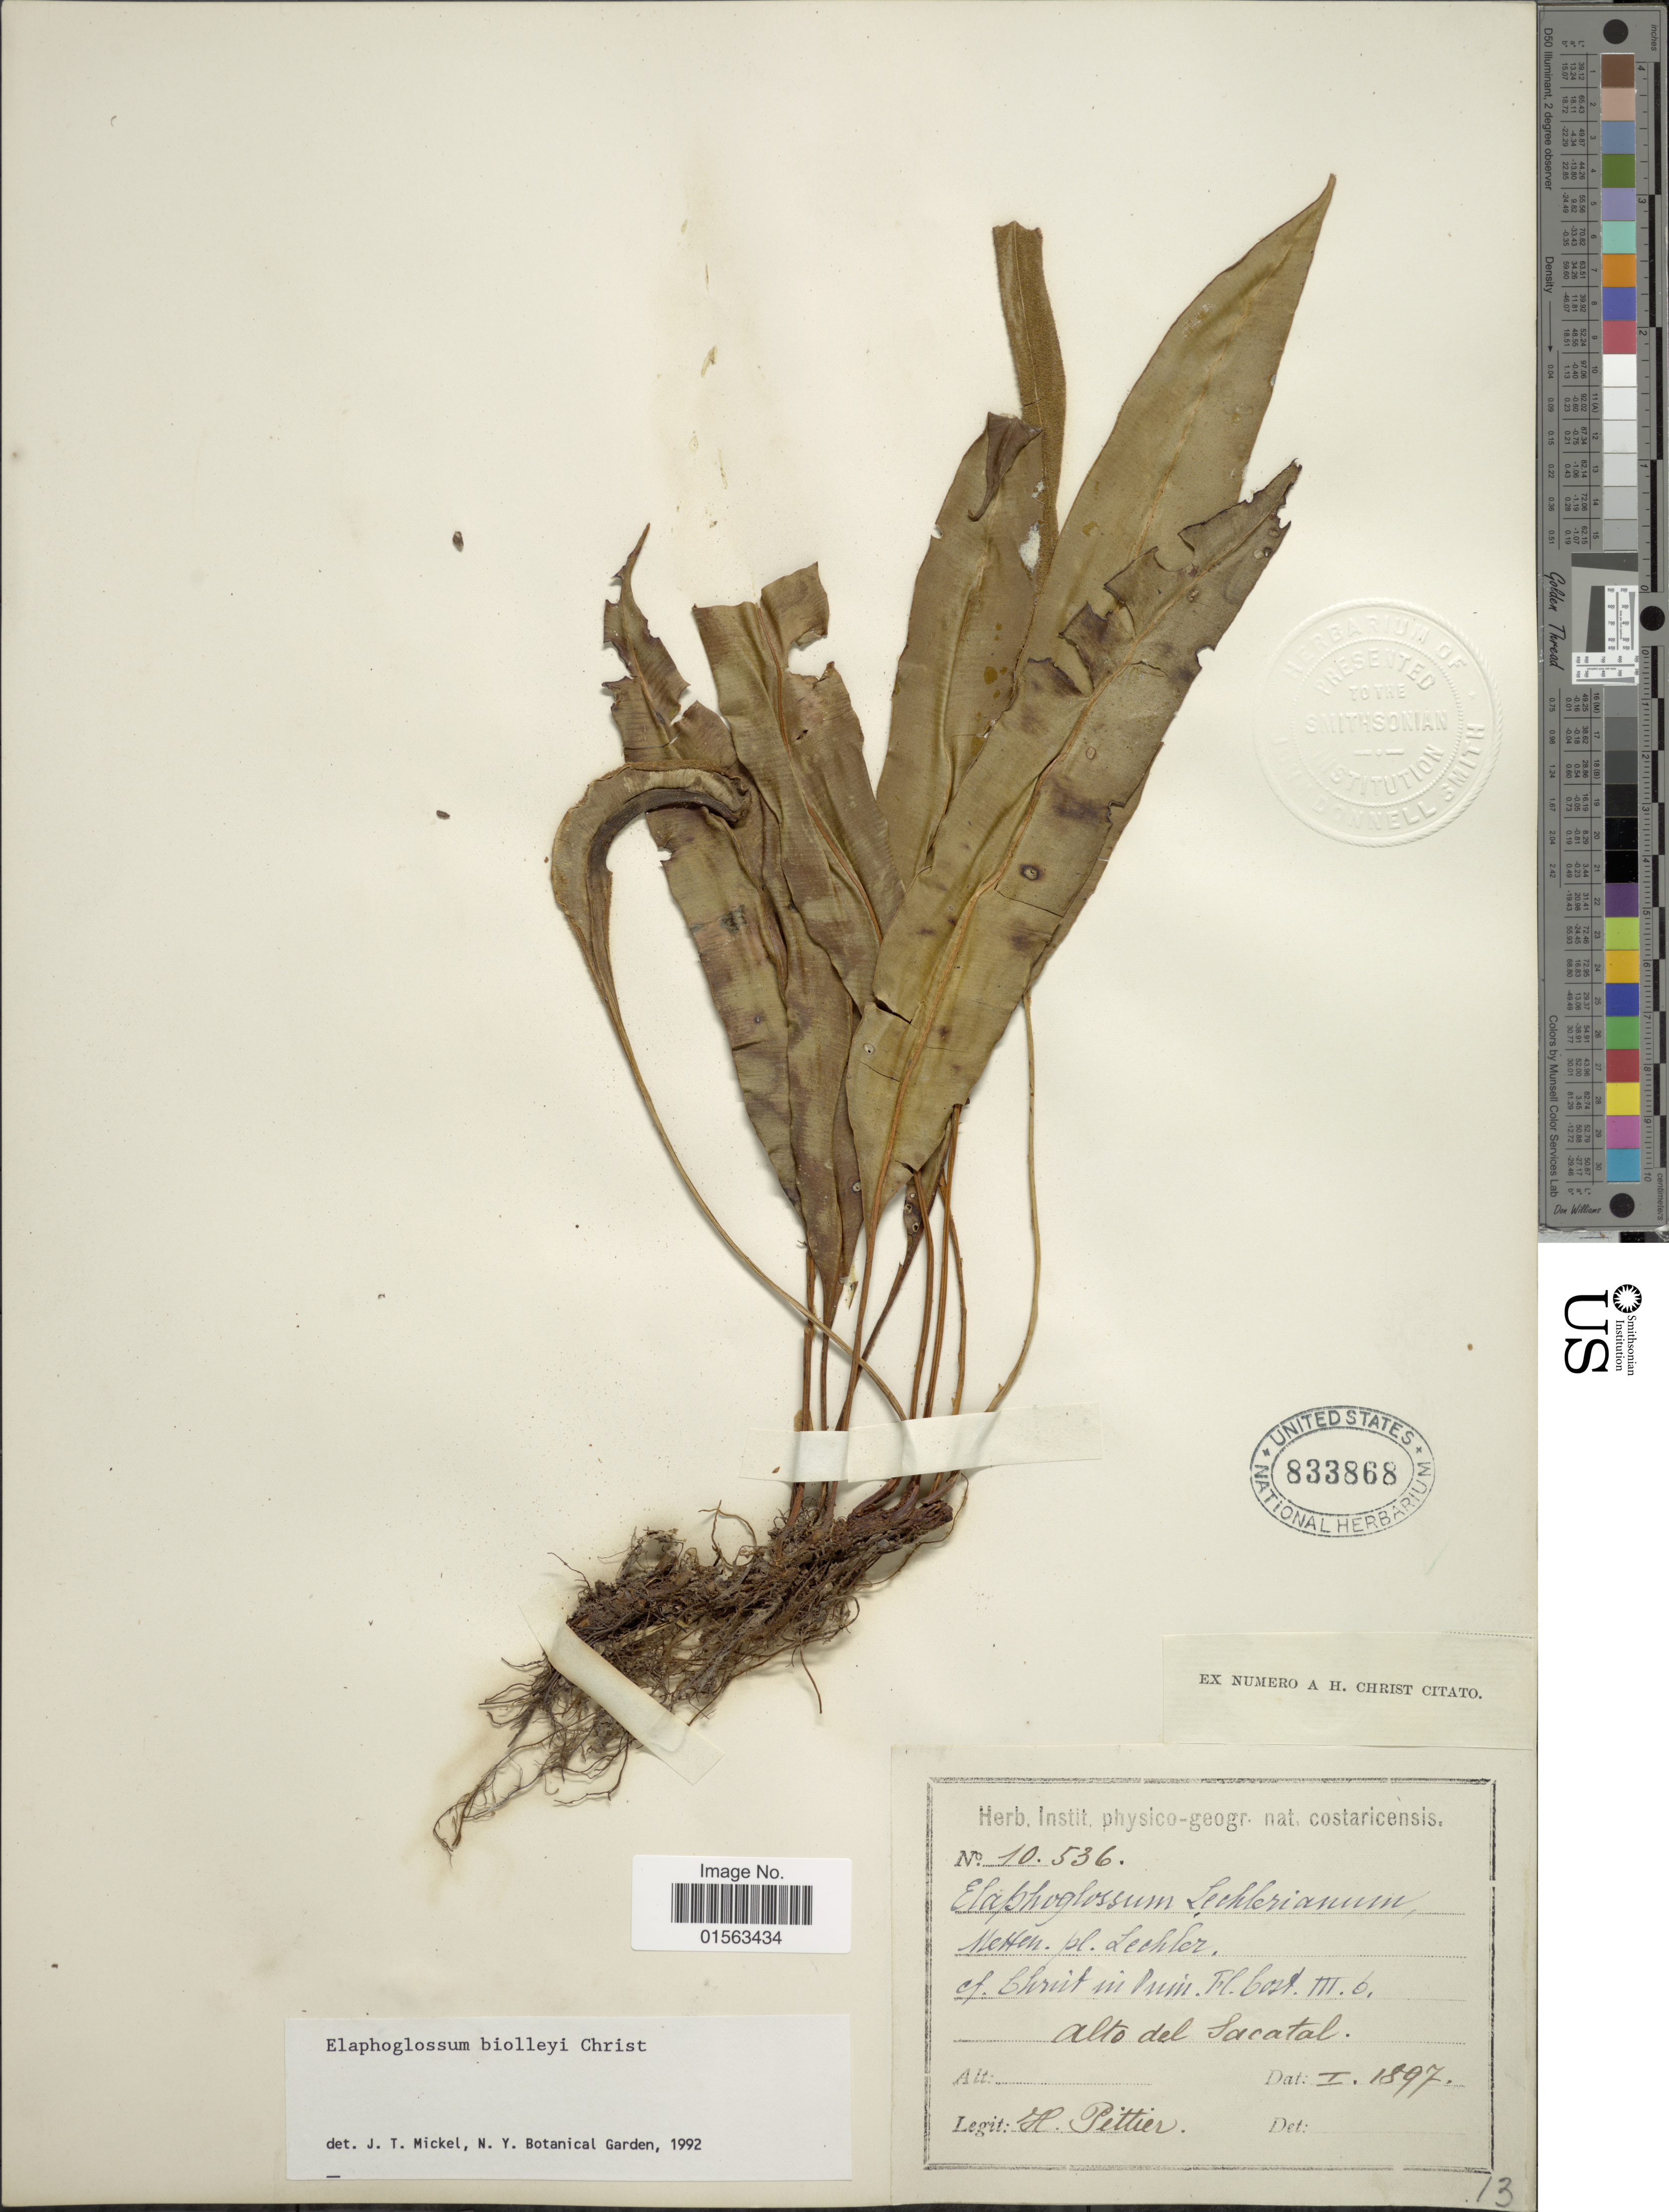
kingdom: Plantae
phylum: Tracheophyta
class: Polypodiopsida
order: Polypodiales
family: Dryopteridaceae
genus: Elaphoglossum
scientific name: Elaphoglossum biolleyi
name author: Christ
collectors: H. F. Pittier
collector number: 10536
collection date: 1897-01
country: Costa Rica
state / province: San José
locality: Alto del Sacatal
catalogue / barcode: US 833868